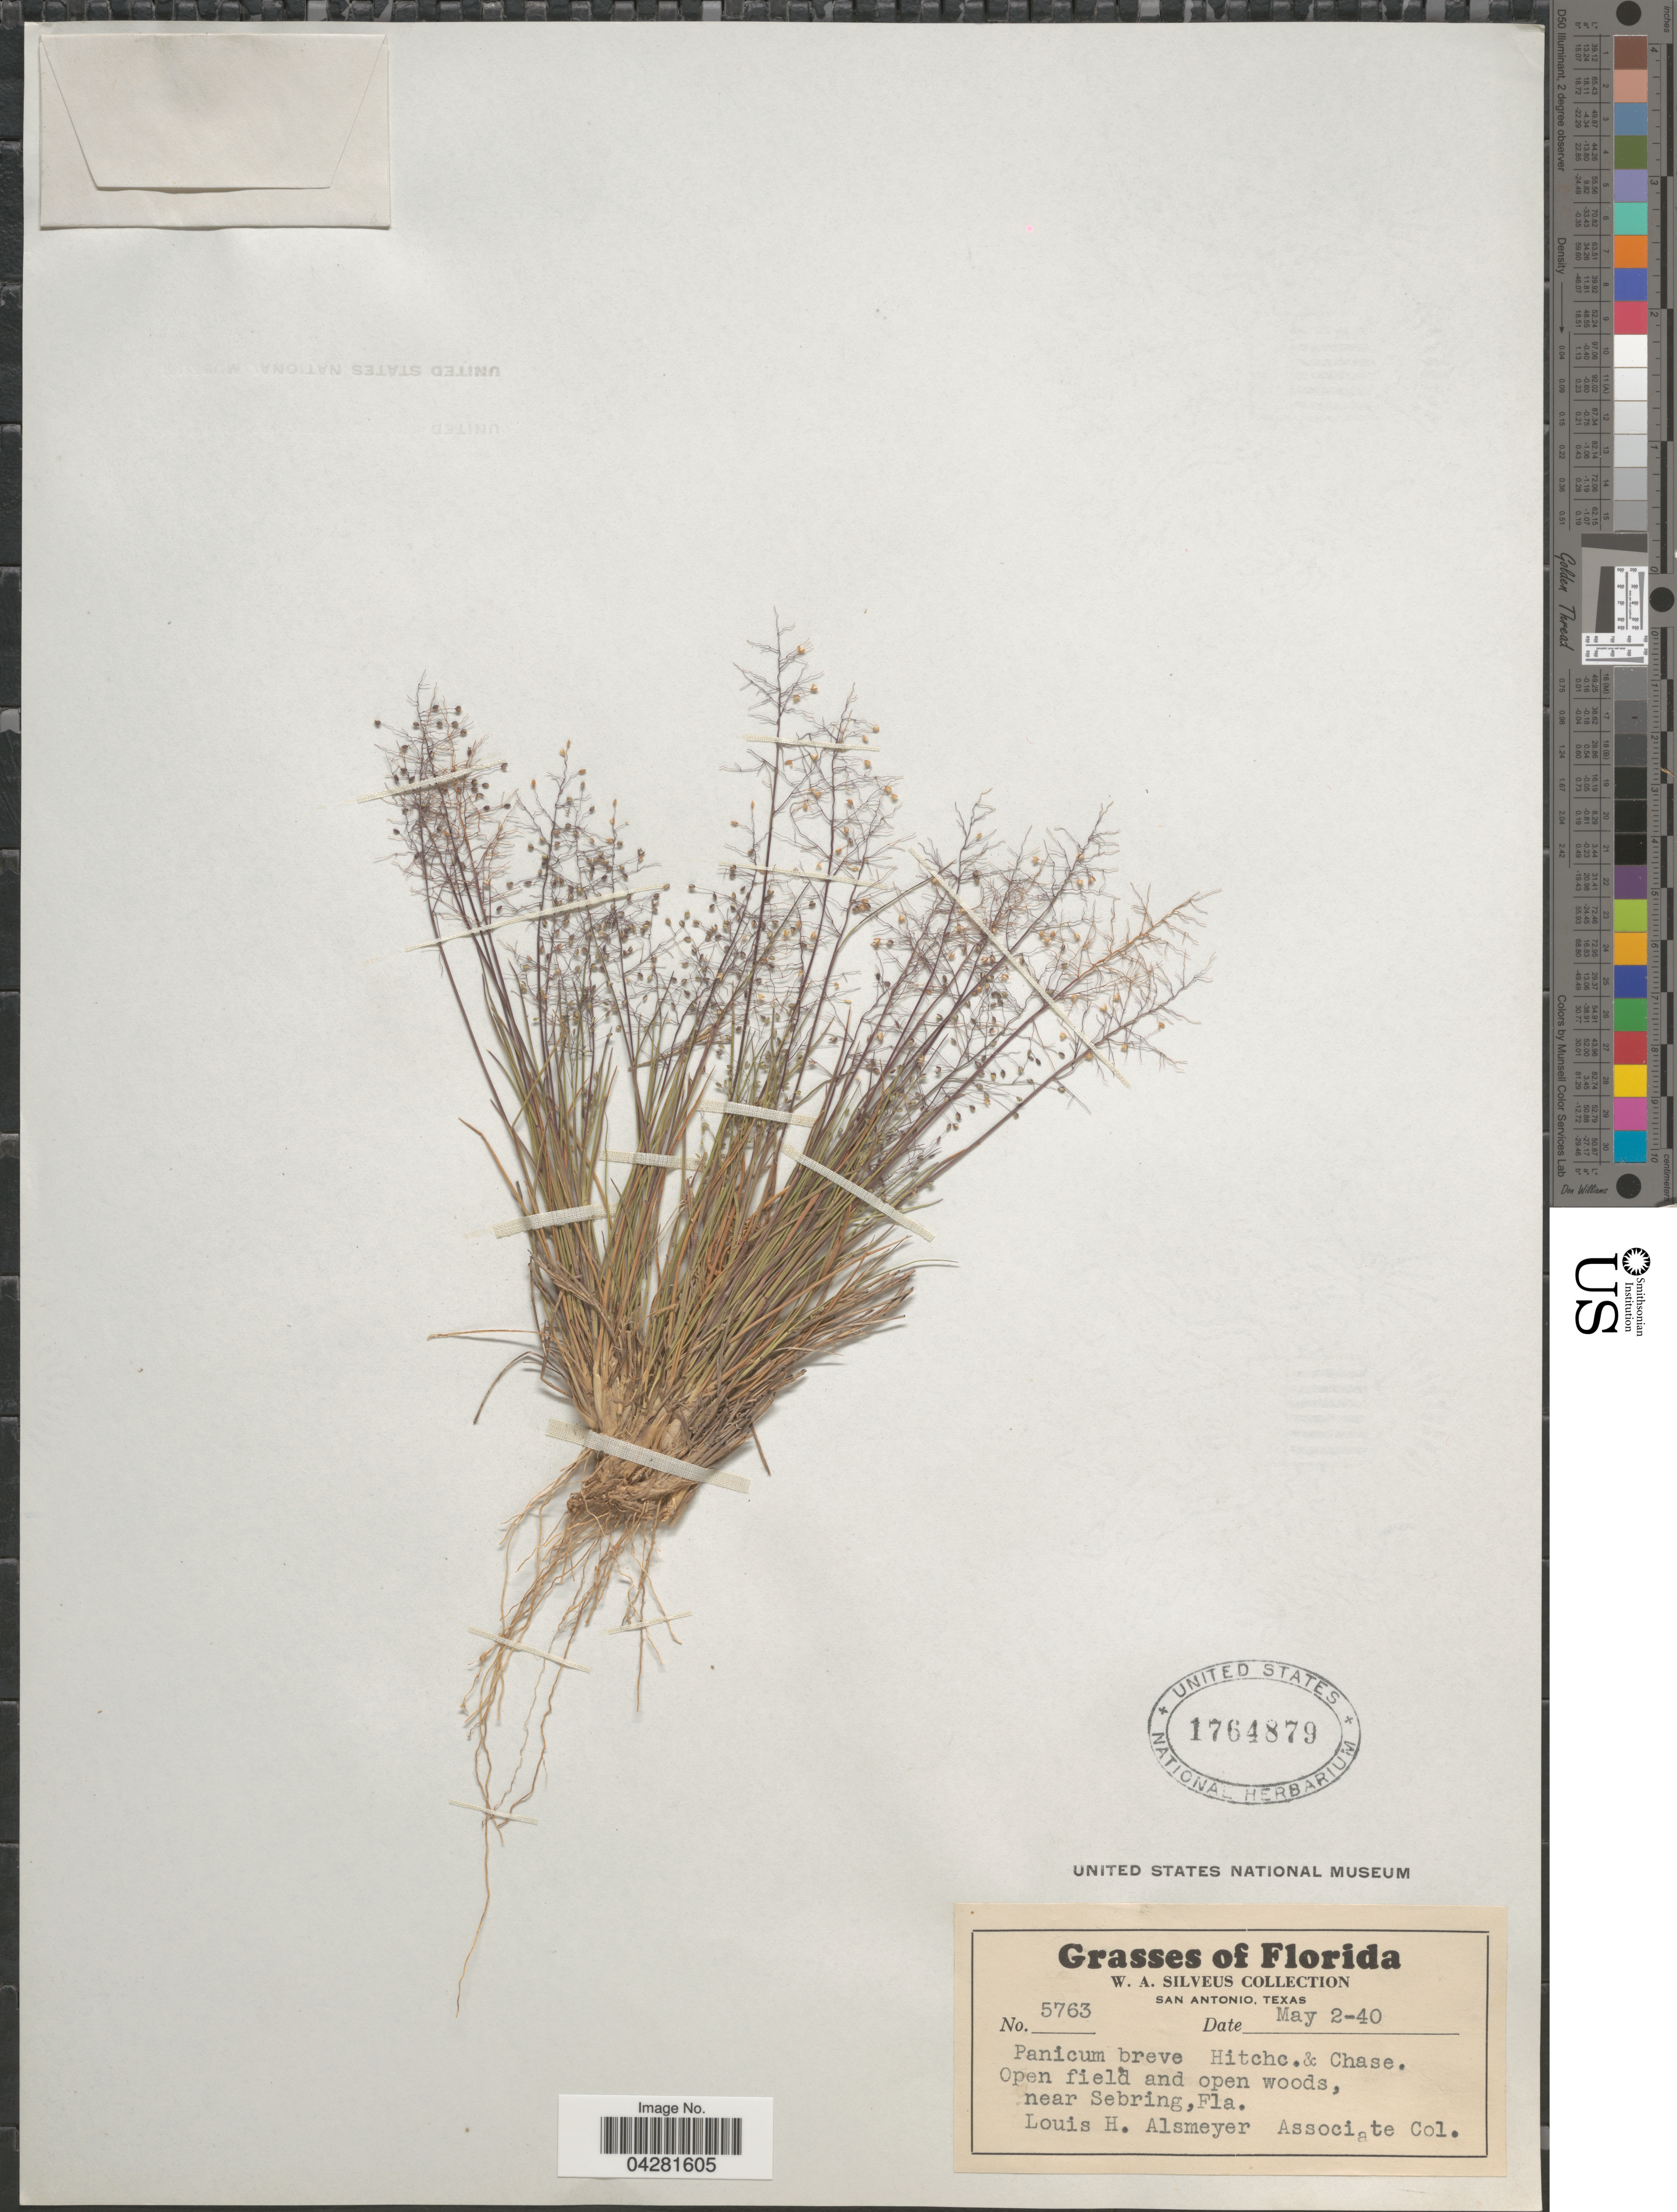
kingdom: Plantae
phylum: Tracheophyta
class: Liliopsida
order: Poales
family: Poaceae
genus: Dichanthelium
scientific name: Dichanthelium ensifolium var. breve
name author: (Hitchc. & Chase) B.F. Hansen & Wunderlin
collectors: W. Silveus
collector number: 5763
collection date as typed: Transcribed d/m/y: 2/5/40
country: United States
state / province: Florida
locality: Open field and open woods, near Sebring.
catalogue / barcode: US 1764879